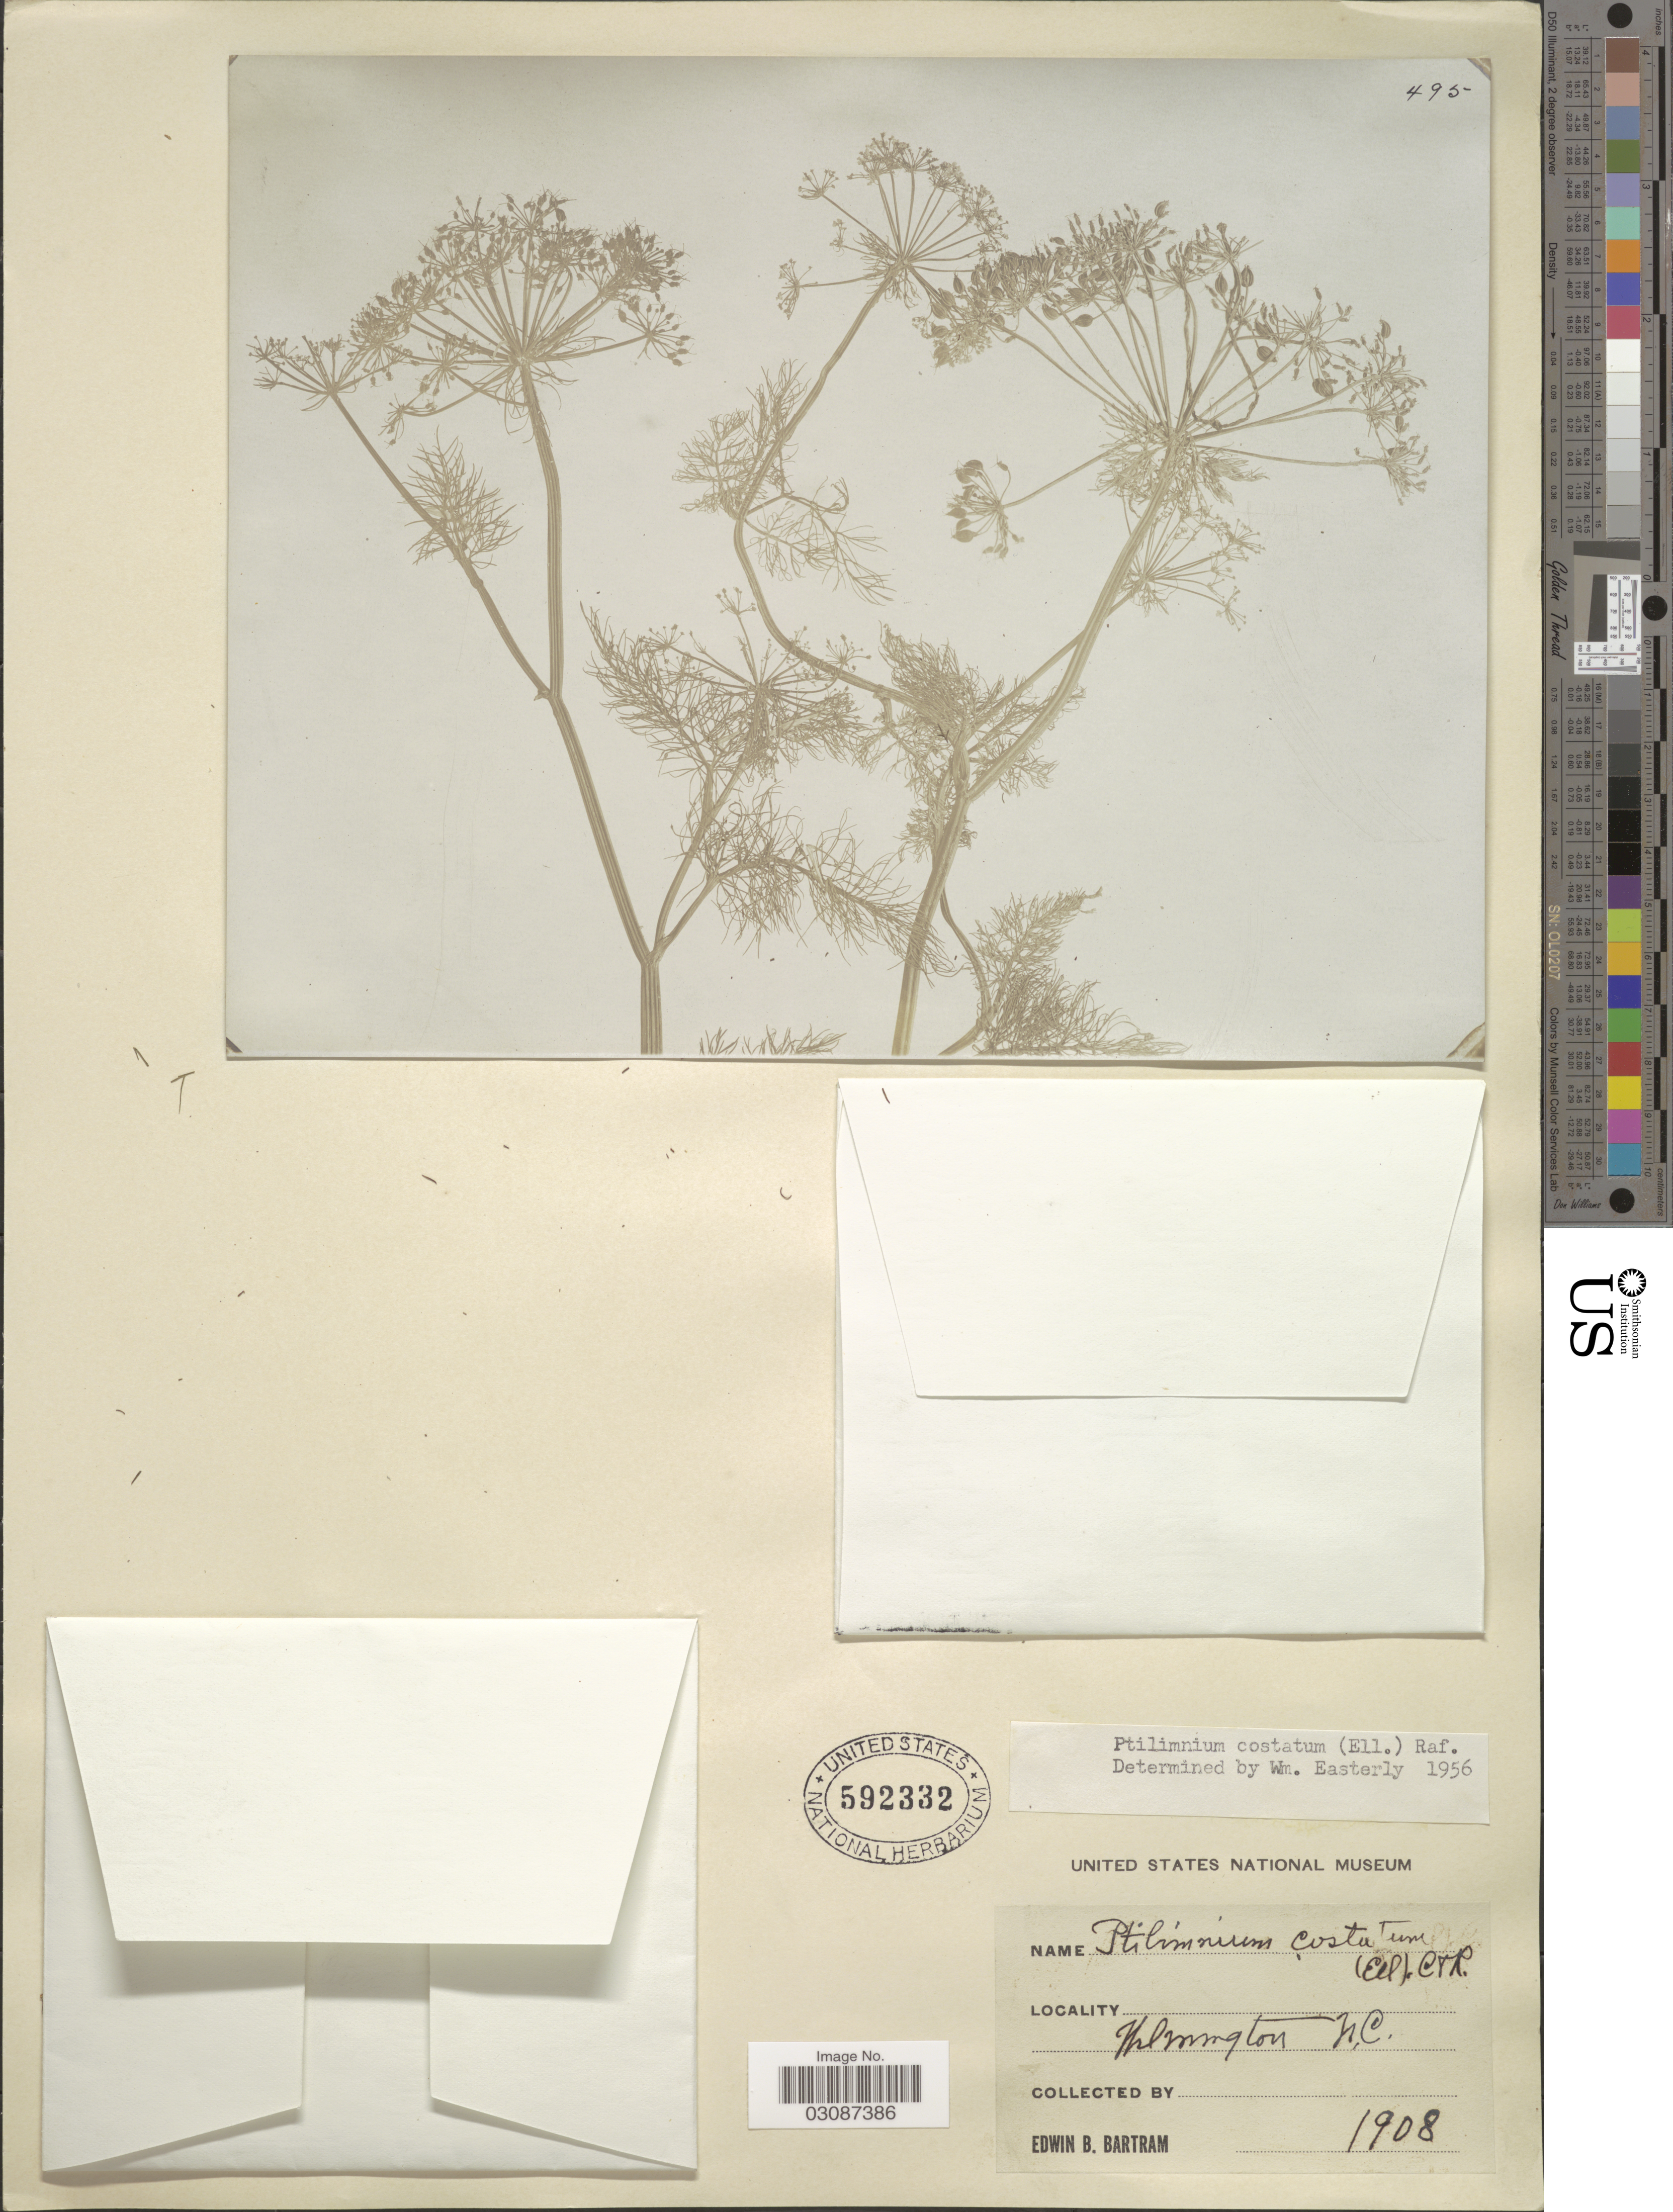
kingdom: Plantae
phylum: Tracheophyta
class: Magnoliopsida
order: Apiales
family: Apiaceae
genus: Ptilimnium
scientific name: Ptilimnium costatum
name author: (Elliott) Raf.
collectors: E. B. Bartram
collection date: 1908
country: United States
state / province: North Carolina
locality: Wilmington.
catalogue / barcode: US 592332